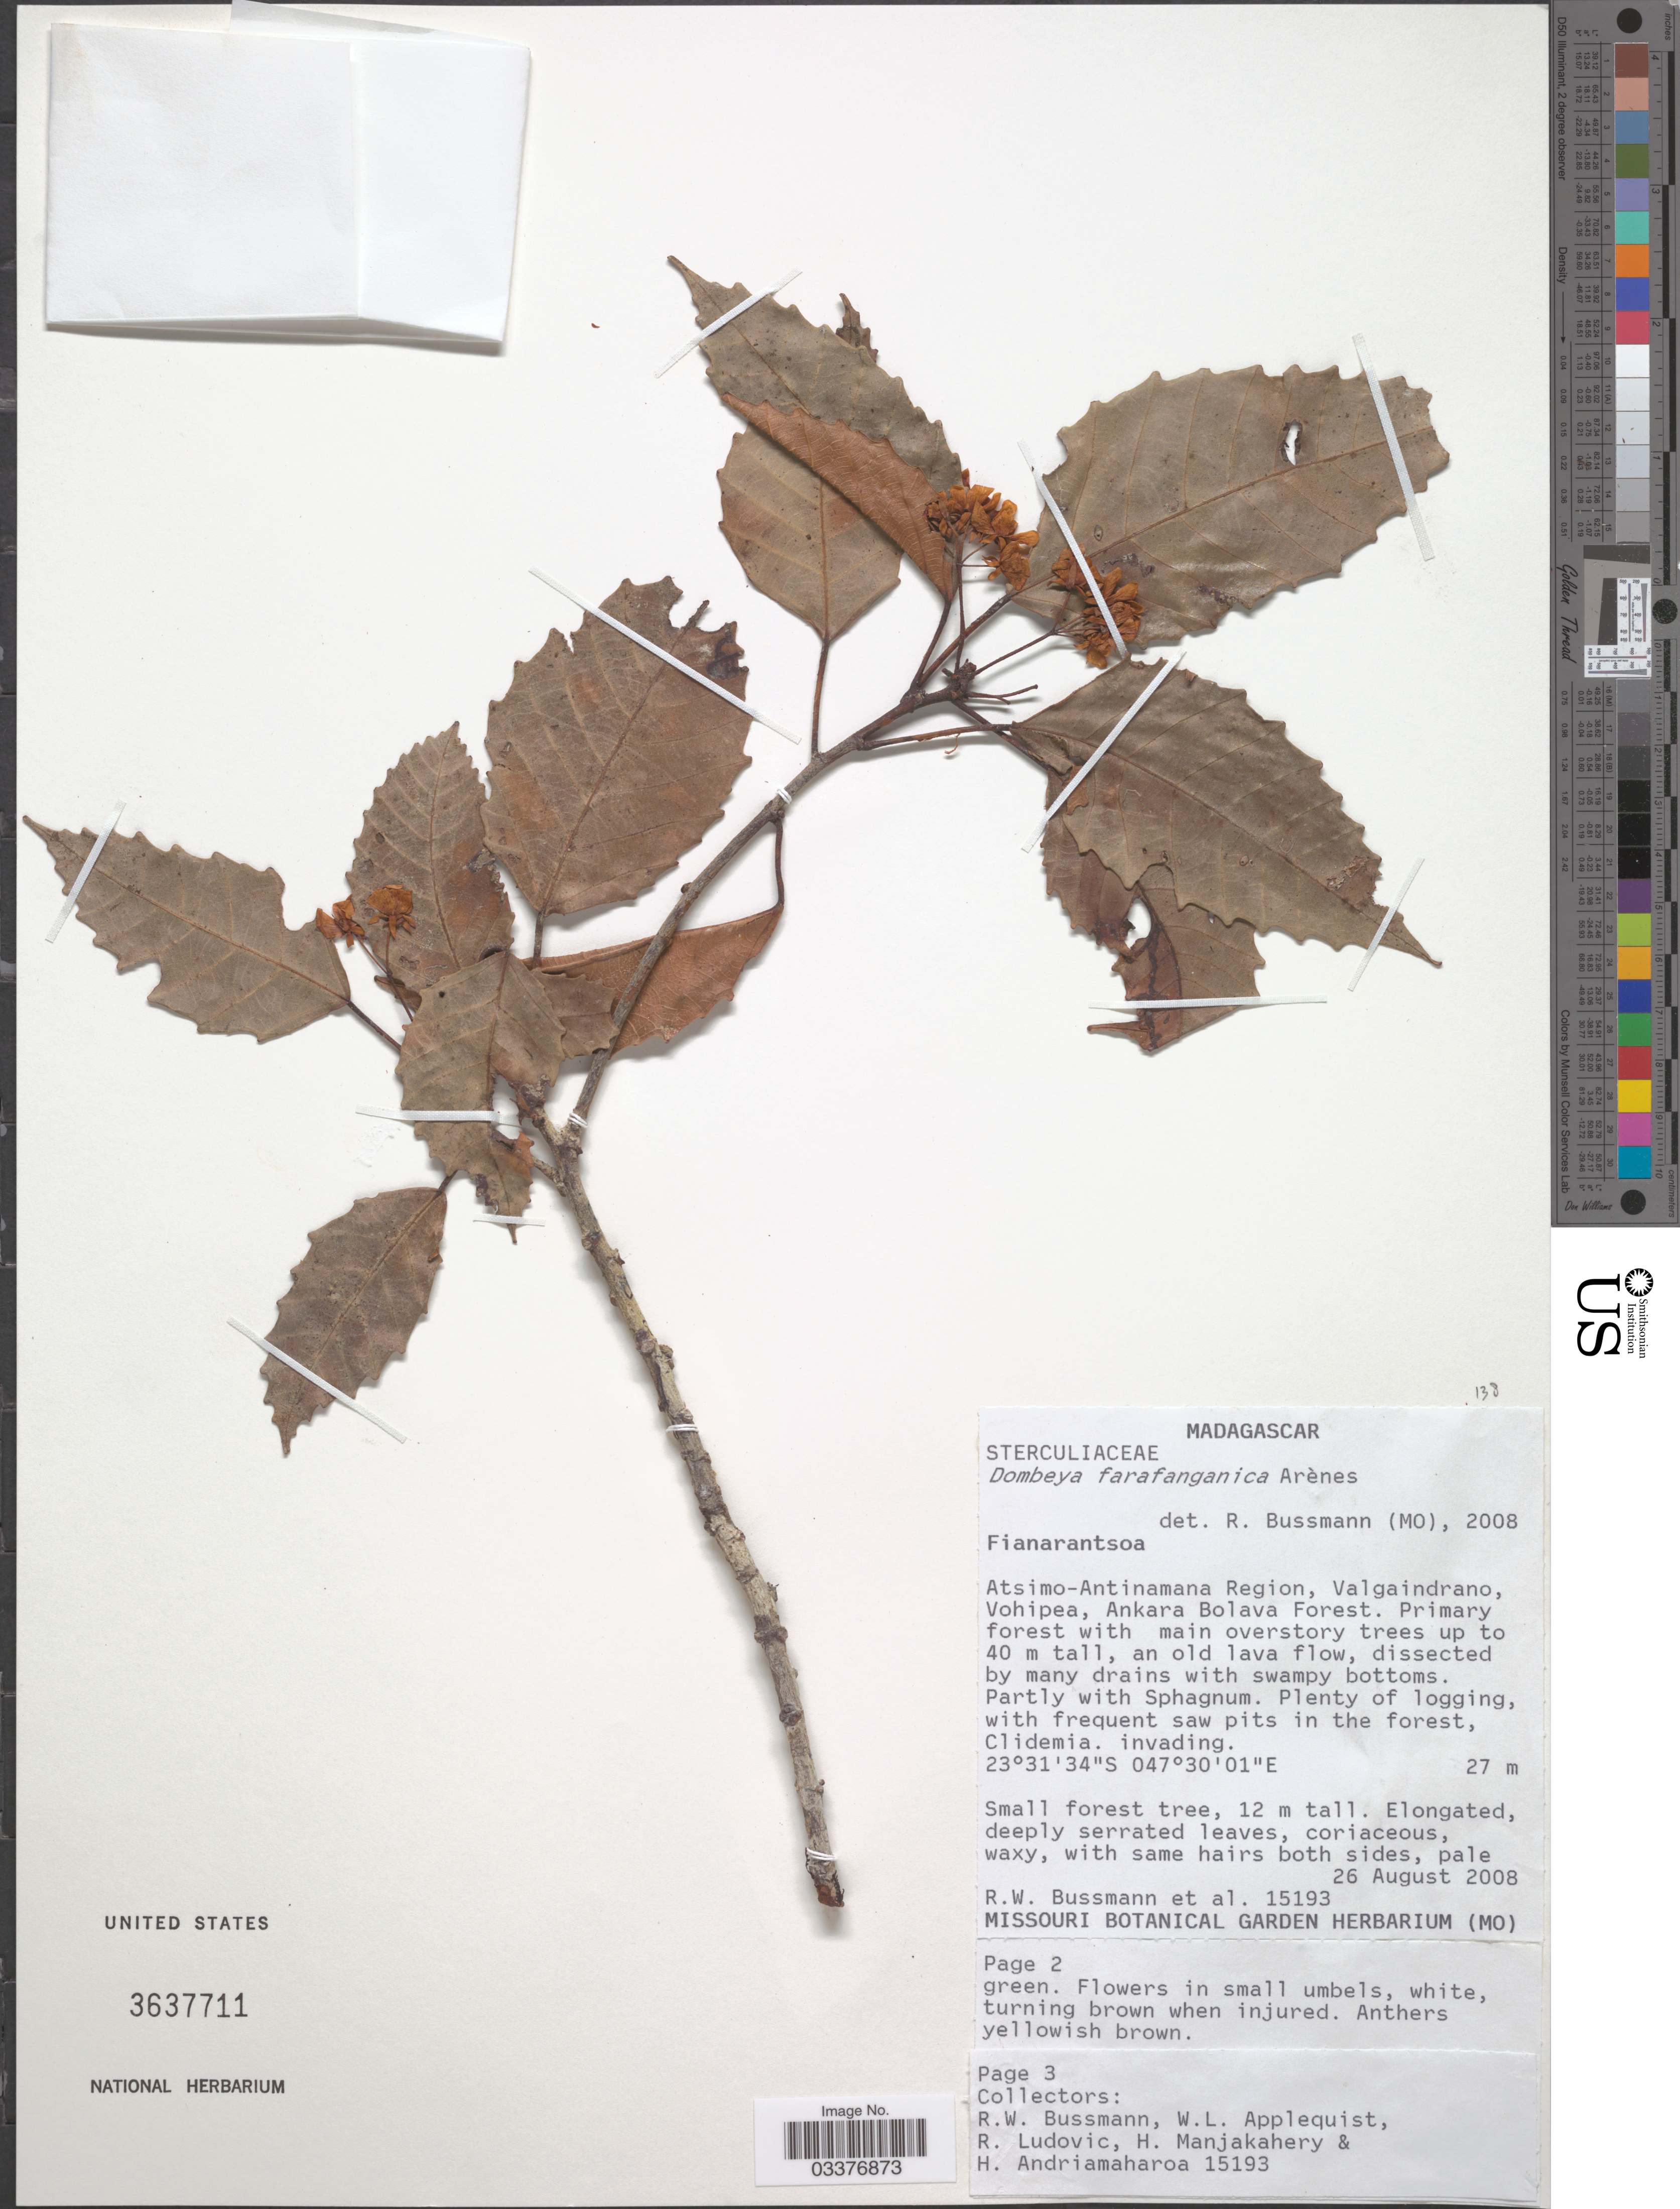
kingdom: Plantae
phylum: Tracheophyta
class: Magnoliopsida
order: Malvales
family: Malvaceae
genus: Dombeya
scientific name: Dombeya farafanganica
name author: Arènes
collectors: R. W. Bussmann, W. Applequist, R. Ludovic, H. N. Manjakahery & H. Andriamaharoa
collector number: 15193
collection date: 2008-08-26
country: Madagascar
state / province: Atsimo-Atsinanana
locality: Atsimo - Antinamana Region, Valgaindrano, Vohipea, Ankara Bolava Forest.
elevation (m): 27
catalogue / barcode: US 3637711